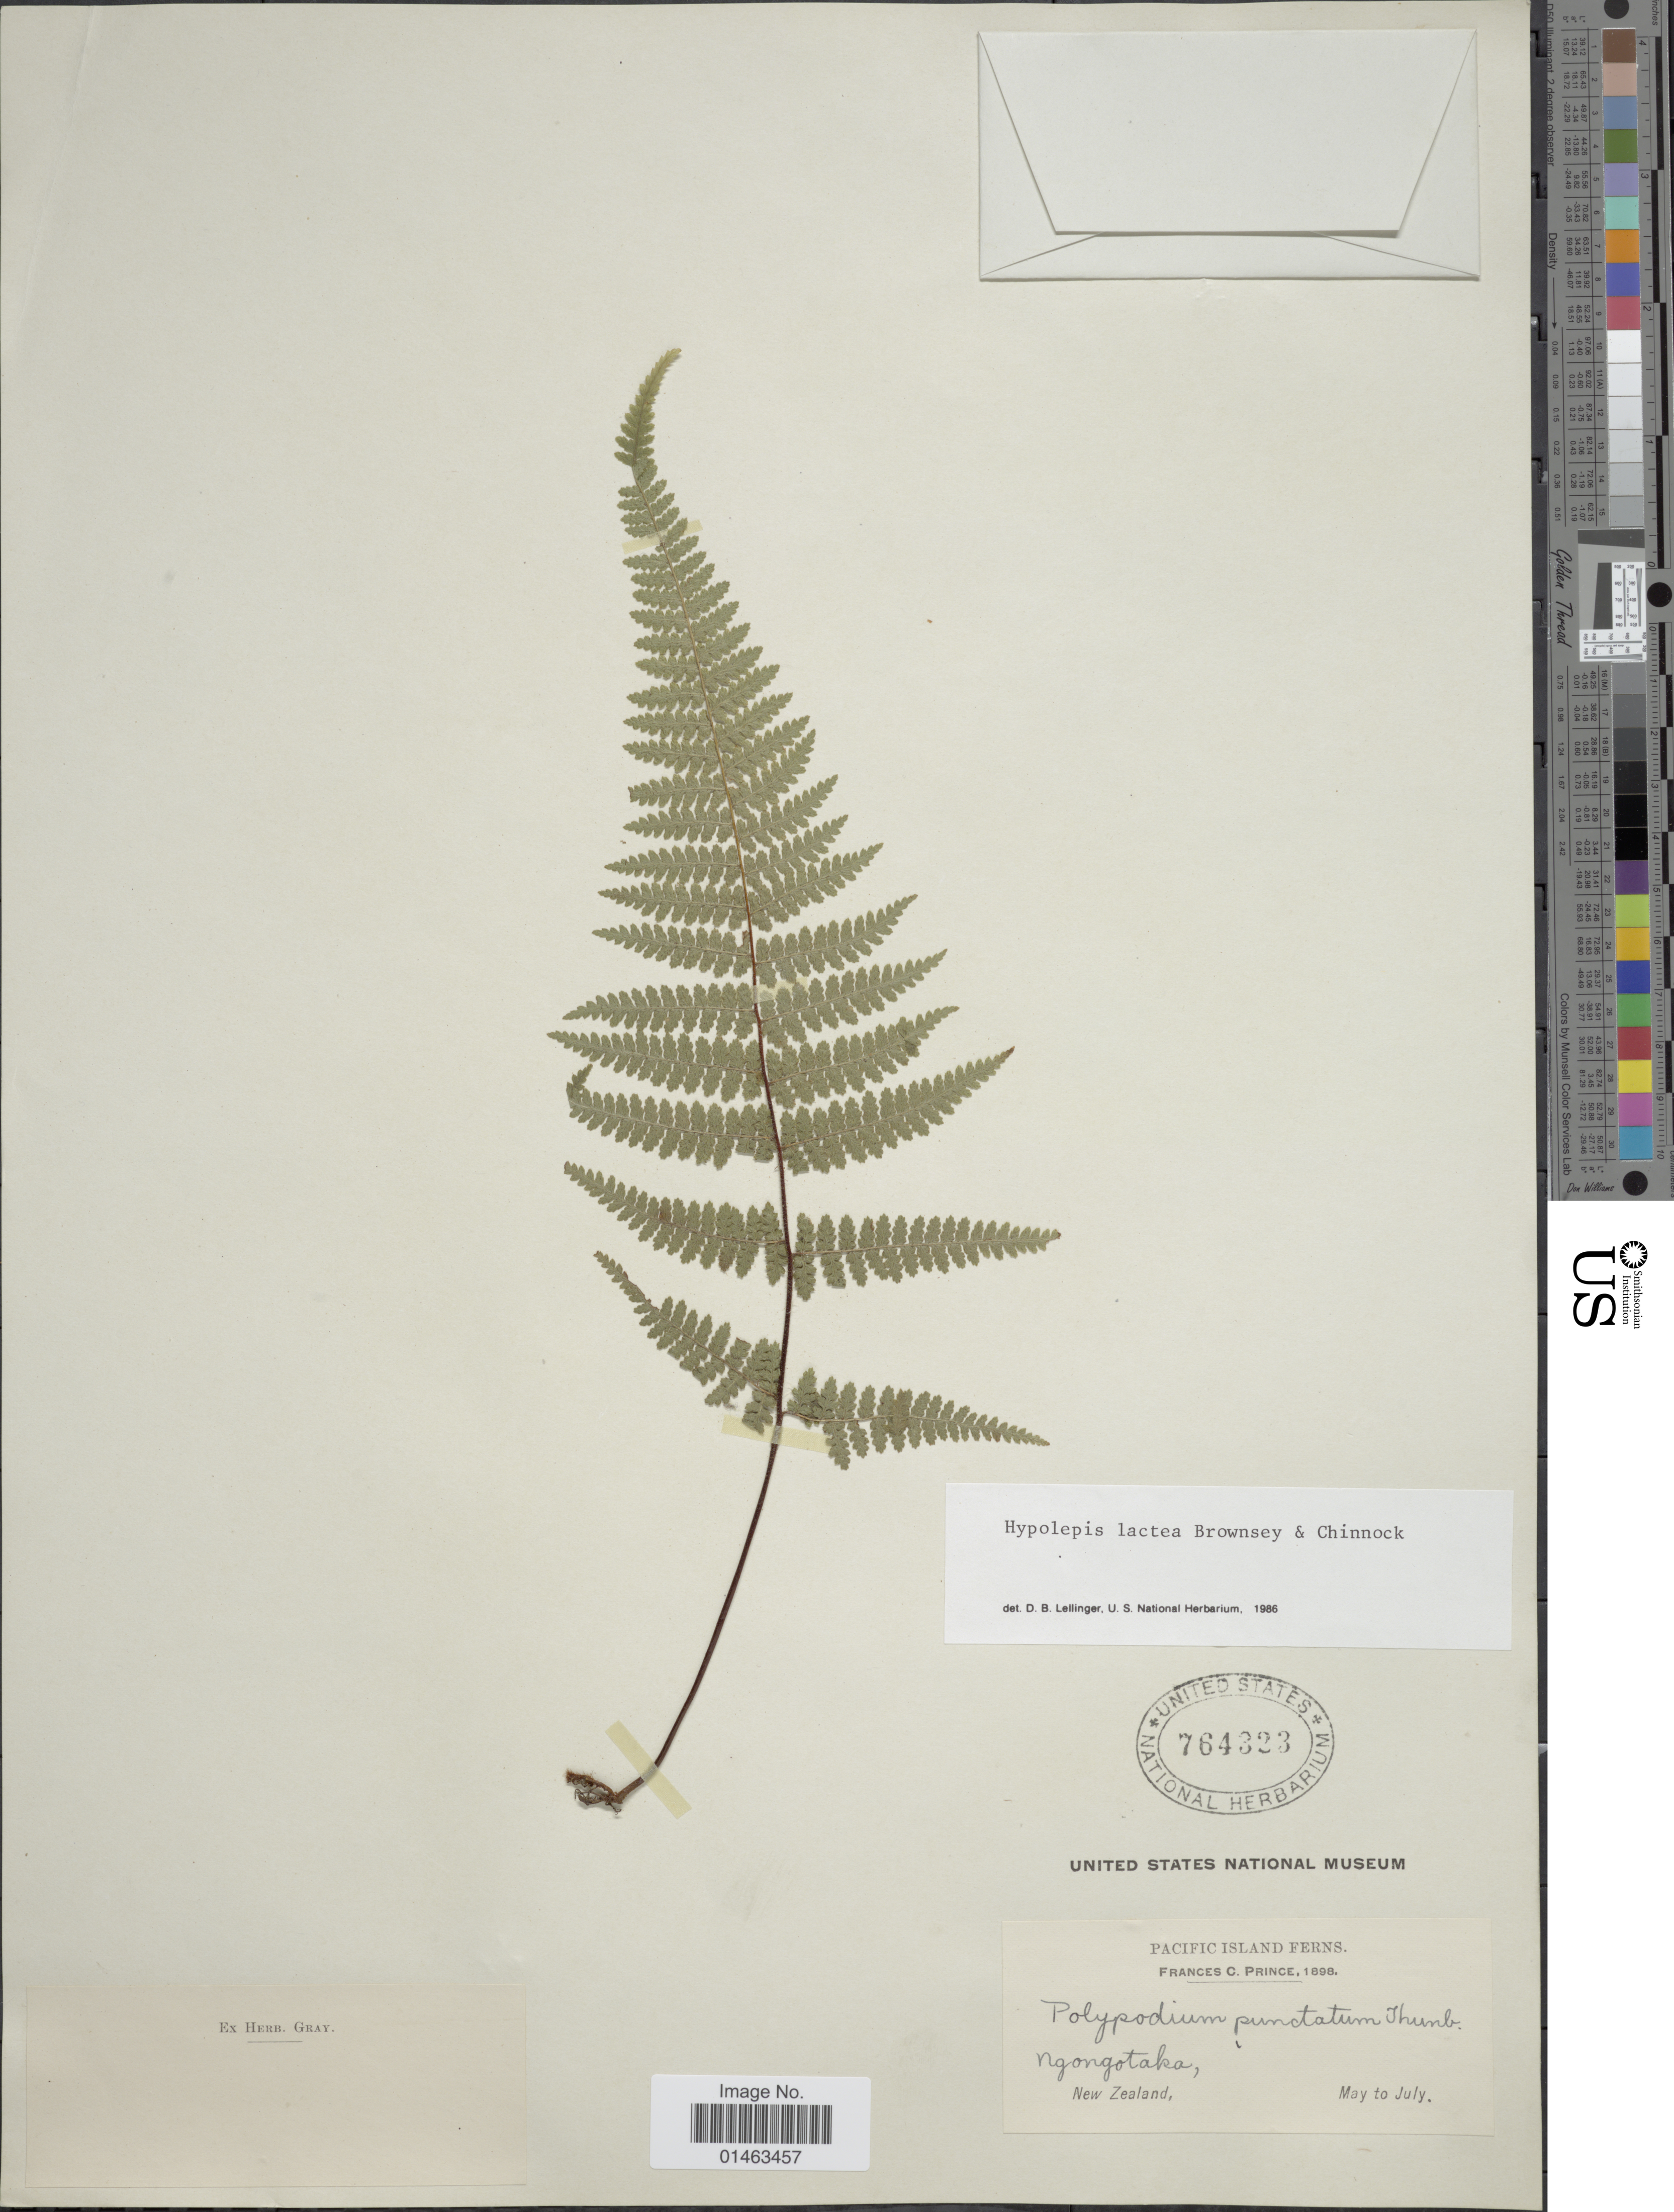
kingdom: Plantae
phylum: Tracheophyta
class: Polypodiopsida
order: Polypodiales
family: Dennstaedtiaceae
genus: Hypolepis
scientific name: Hypolepis lactea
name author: Brownsey & Chinnock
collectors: F. Prince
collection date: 1898-05/1898-07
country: New Zealand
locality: Pacific Island. Ngongotaka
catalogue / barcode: US 764323